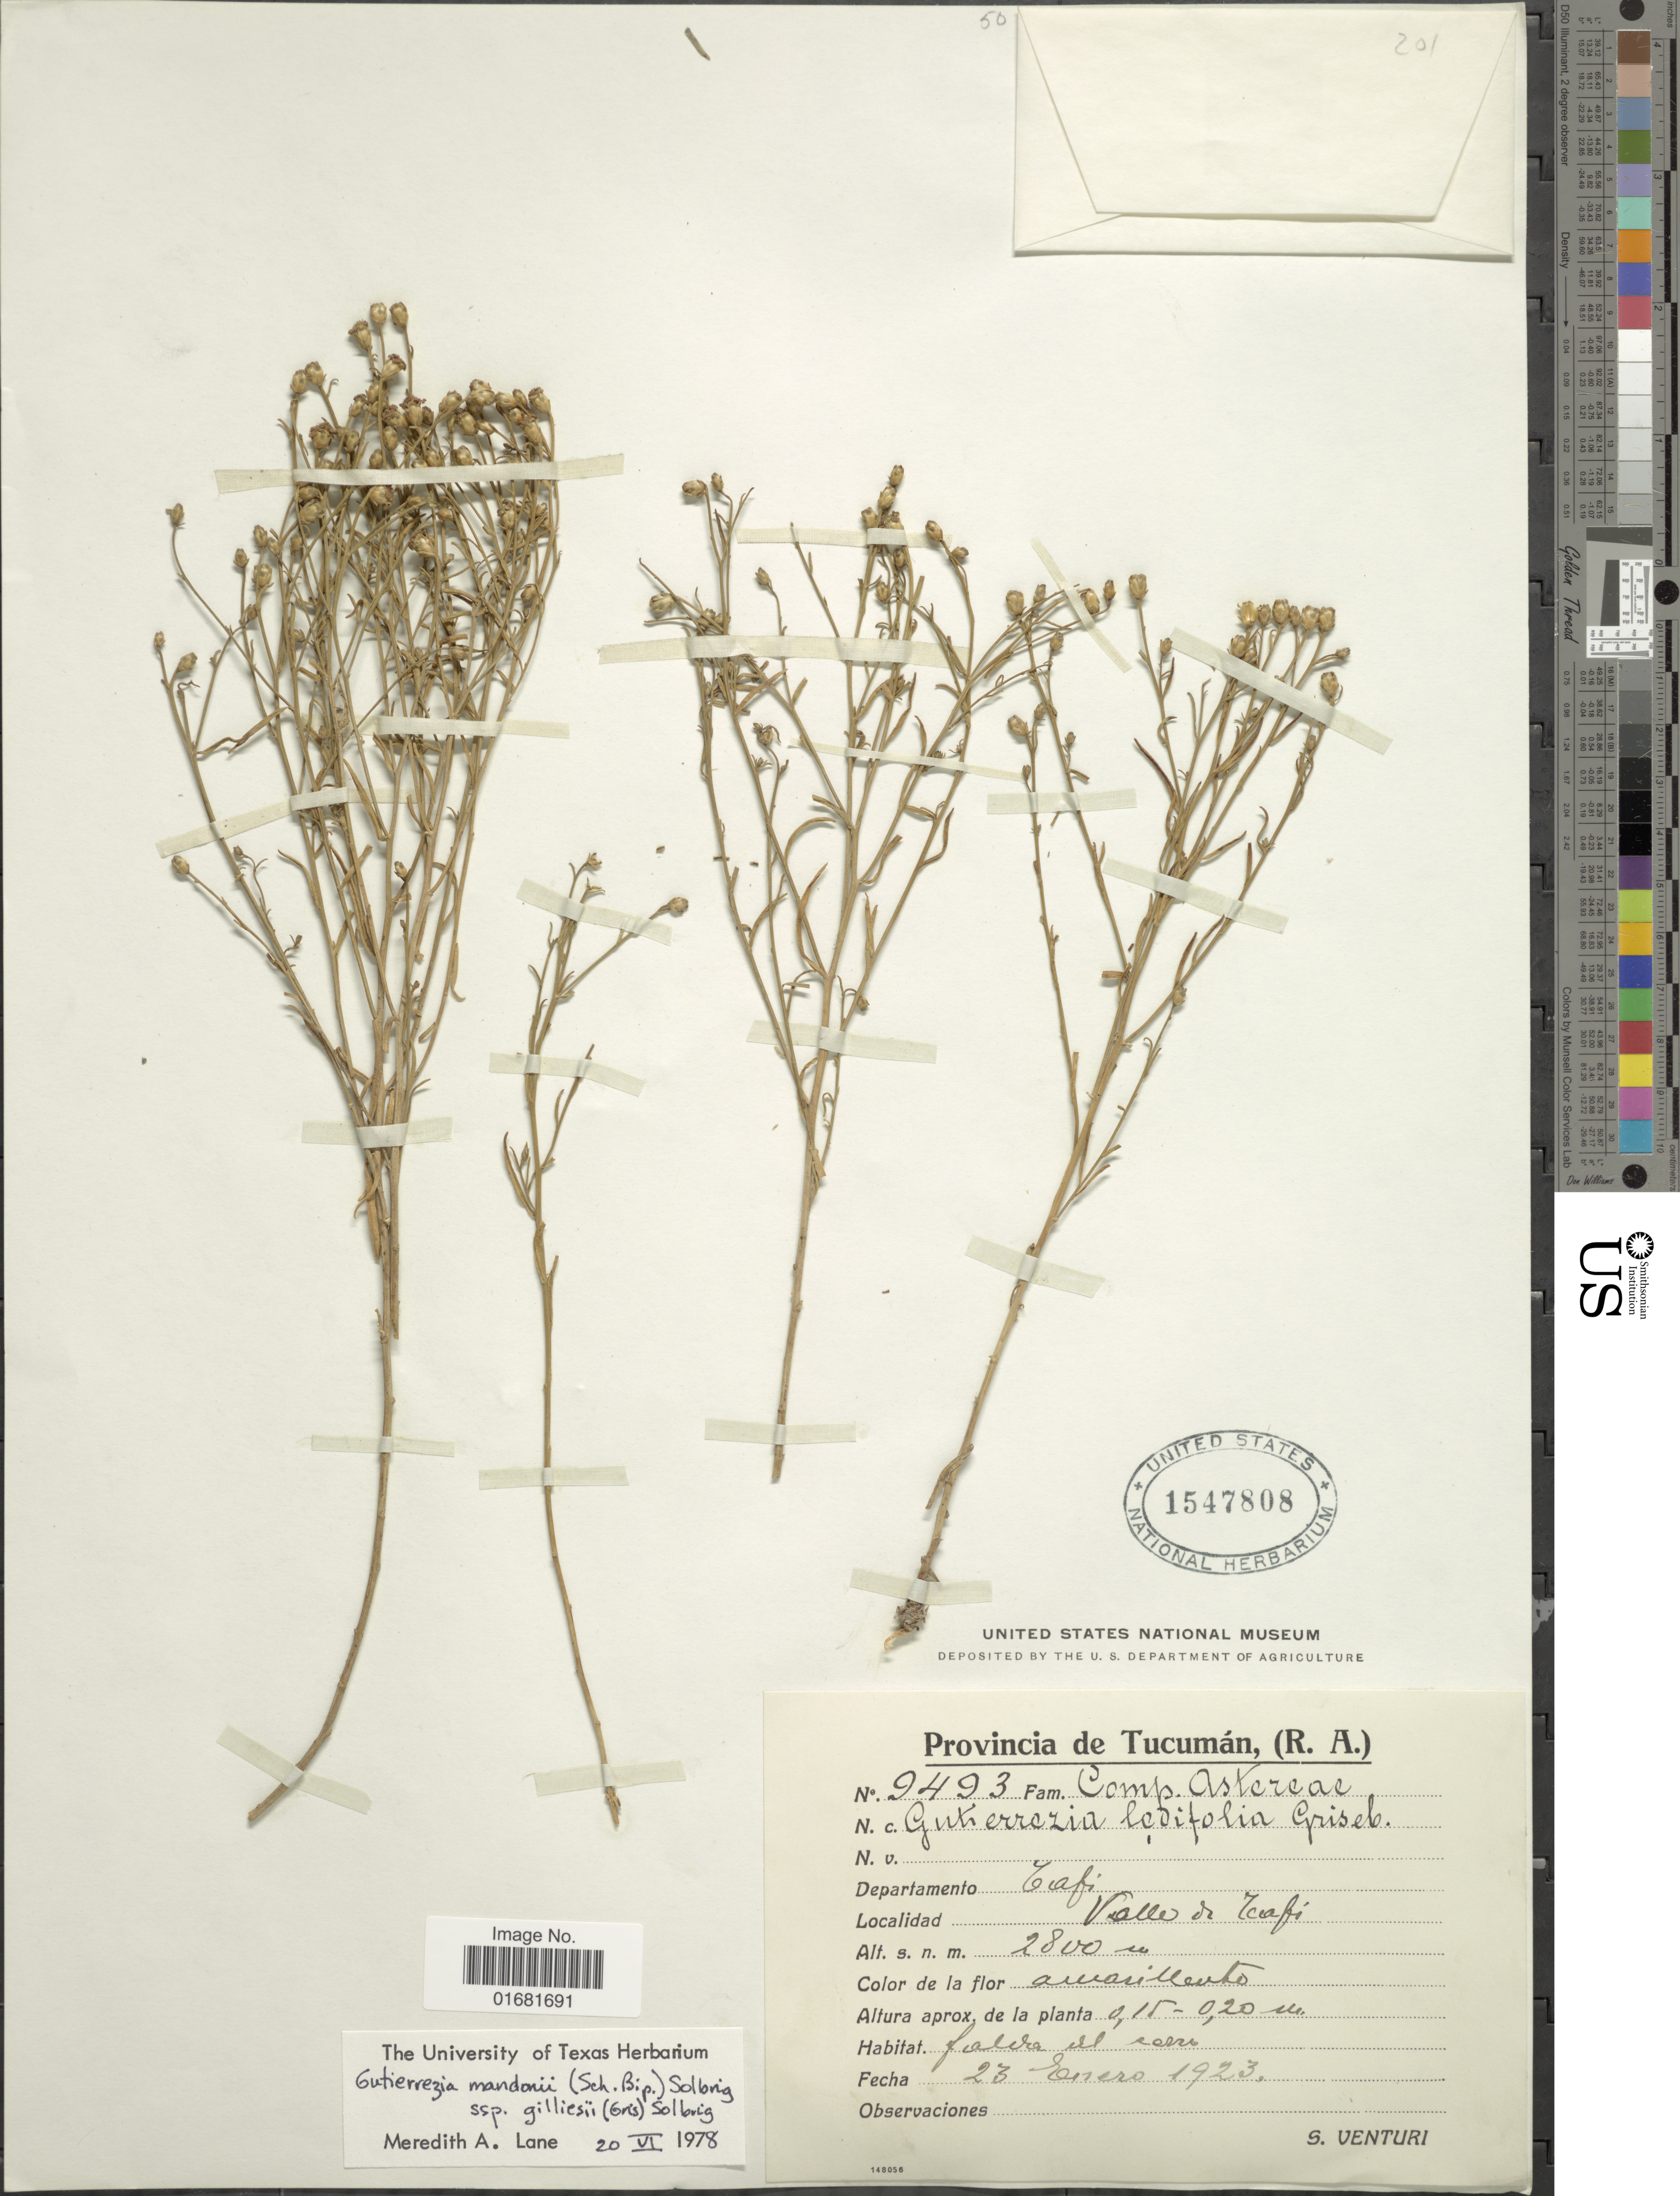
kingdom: Plantae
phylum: Tracheophyta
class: Magnoliopsida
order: Asterales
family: Asteraceae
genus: Gutierrezia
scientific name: Gutierrezia mandonii subsp. gillesii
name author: (Griseb.) Solbrig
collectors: S. Venturi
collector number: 9493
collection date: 1923-01-23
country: Argentina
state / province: Tucumán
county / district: Tafí Viejo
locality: Valle de Tafi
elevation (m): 2800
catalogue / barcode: US 1547808